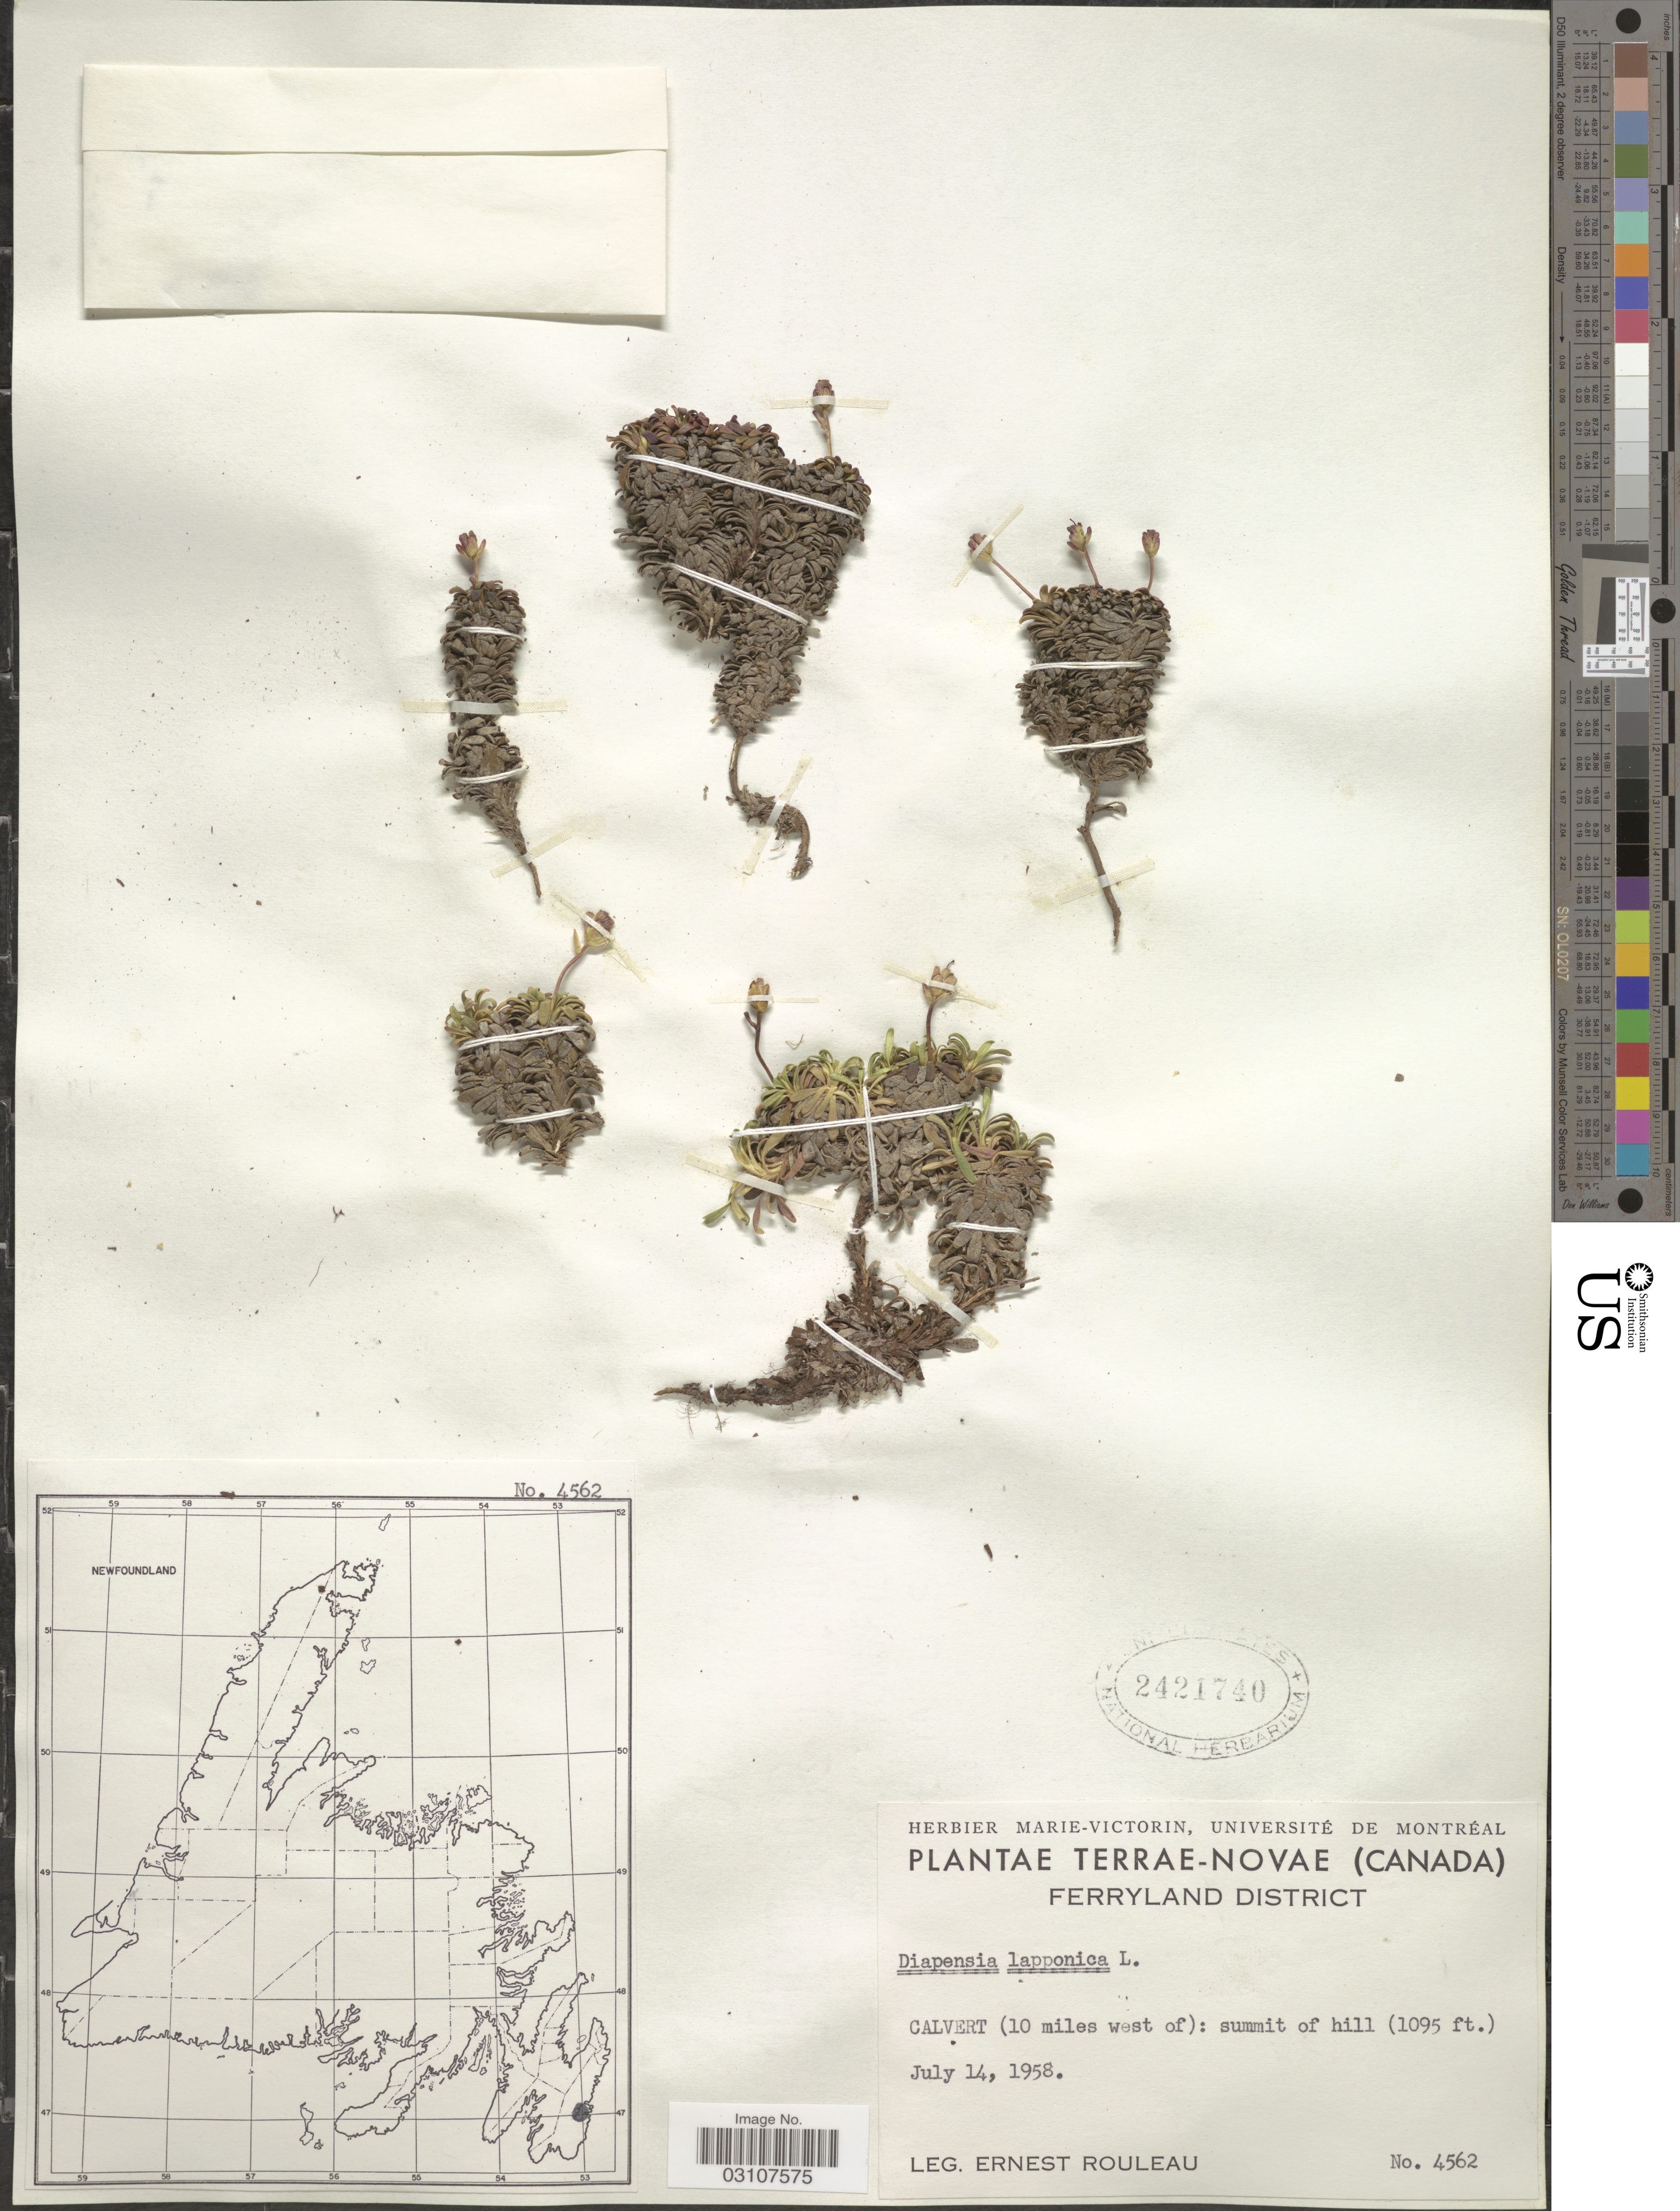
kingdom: Plantae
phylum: Tracheophyta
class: Magnoliopsida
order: Ericales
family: Diapensiaceae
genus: Diapensia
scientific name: Diapensia lapponica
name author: L.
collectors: J. Rouleau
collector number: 4562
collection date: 1958-07-14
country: Canada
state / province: Newfoundland and Labrador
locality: Terrae-Novae. Ferryland District. Calvert ( 10 miles west of): summit of hill.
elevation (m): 334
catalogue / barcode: US 2421740